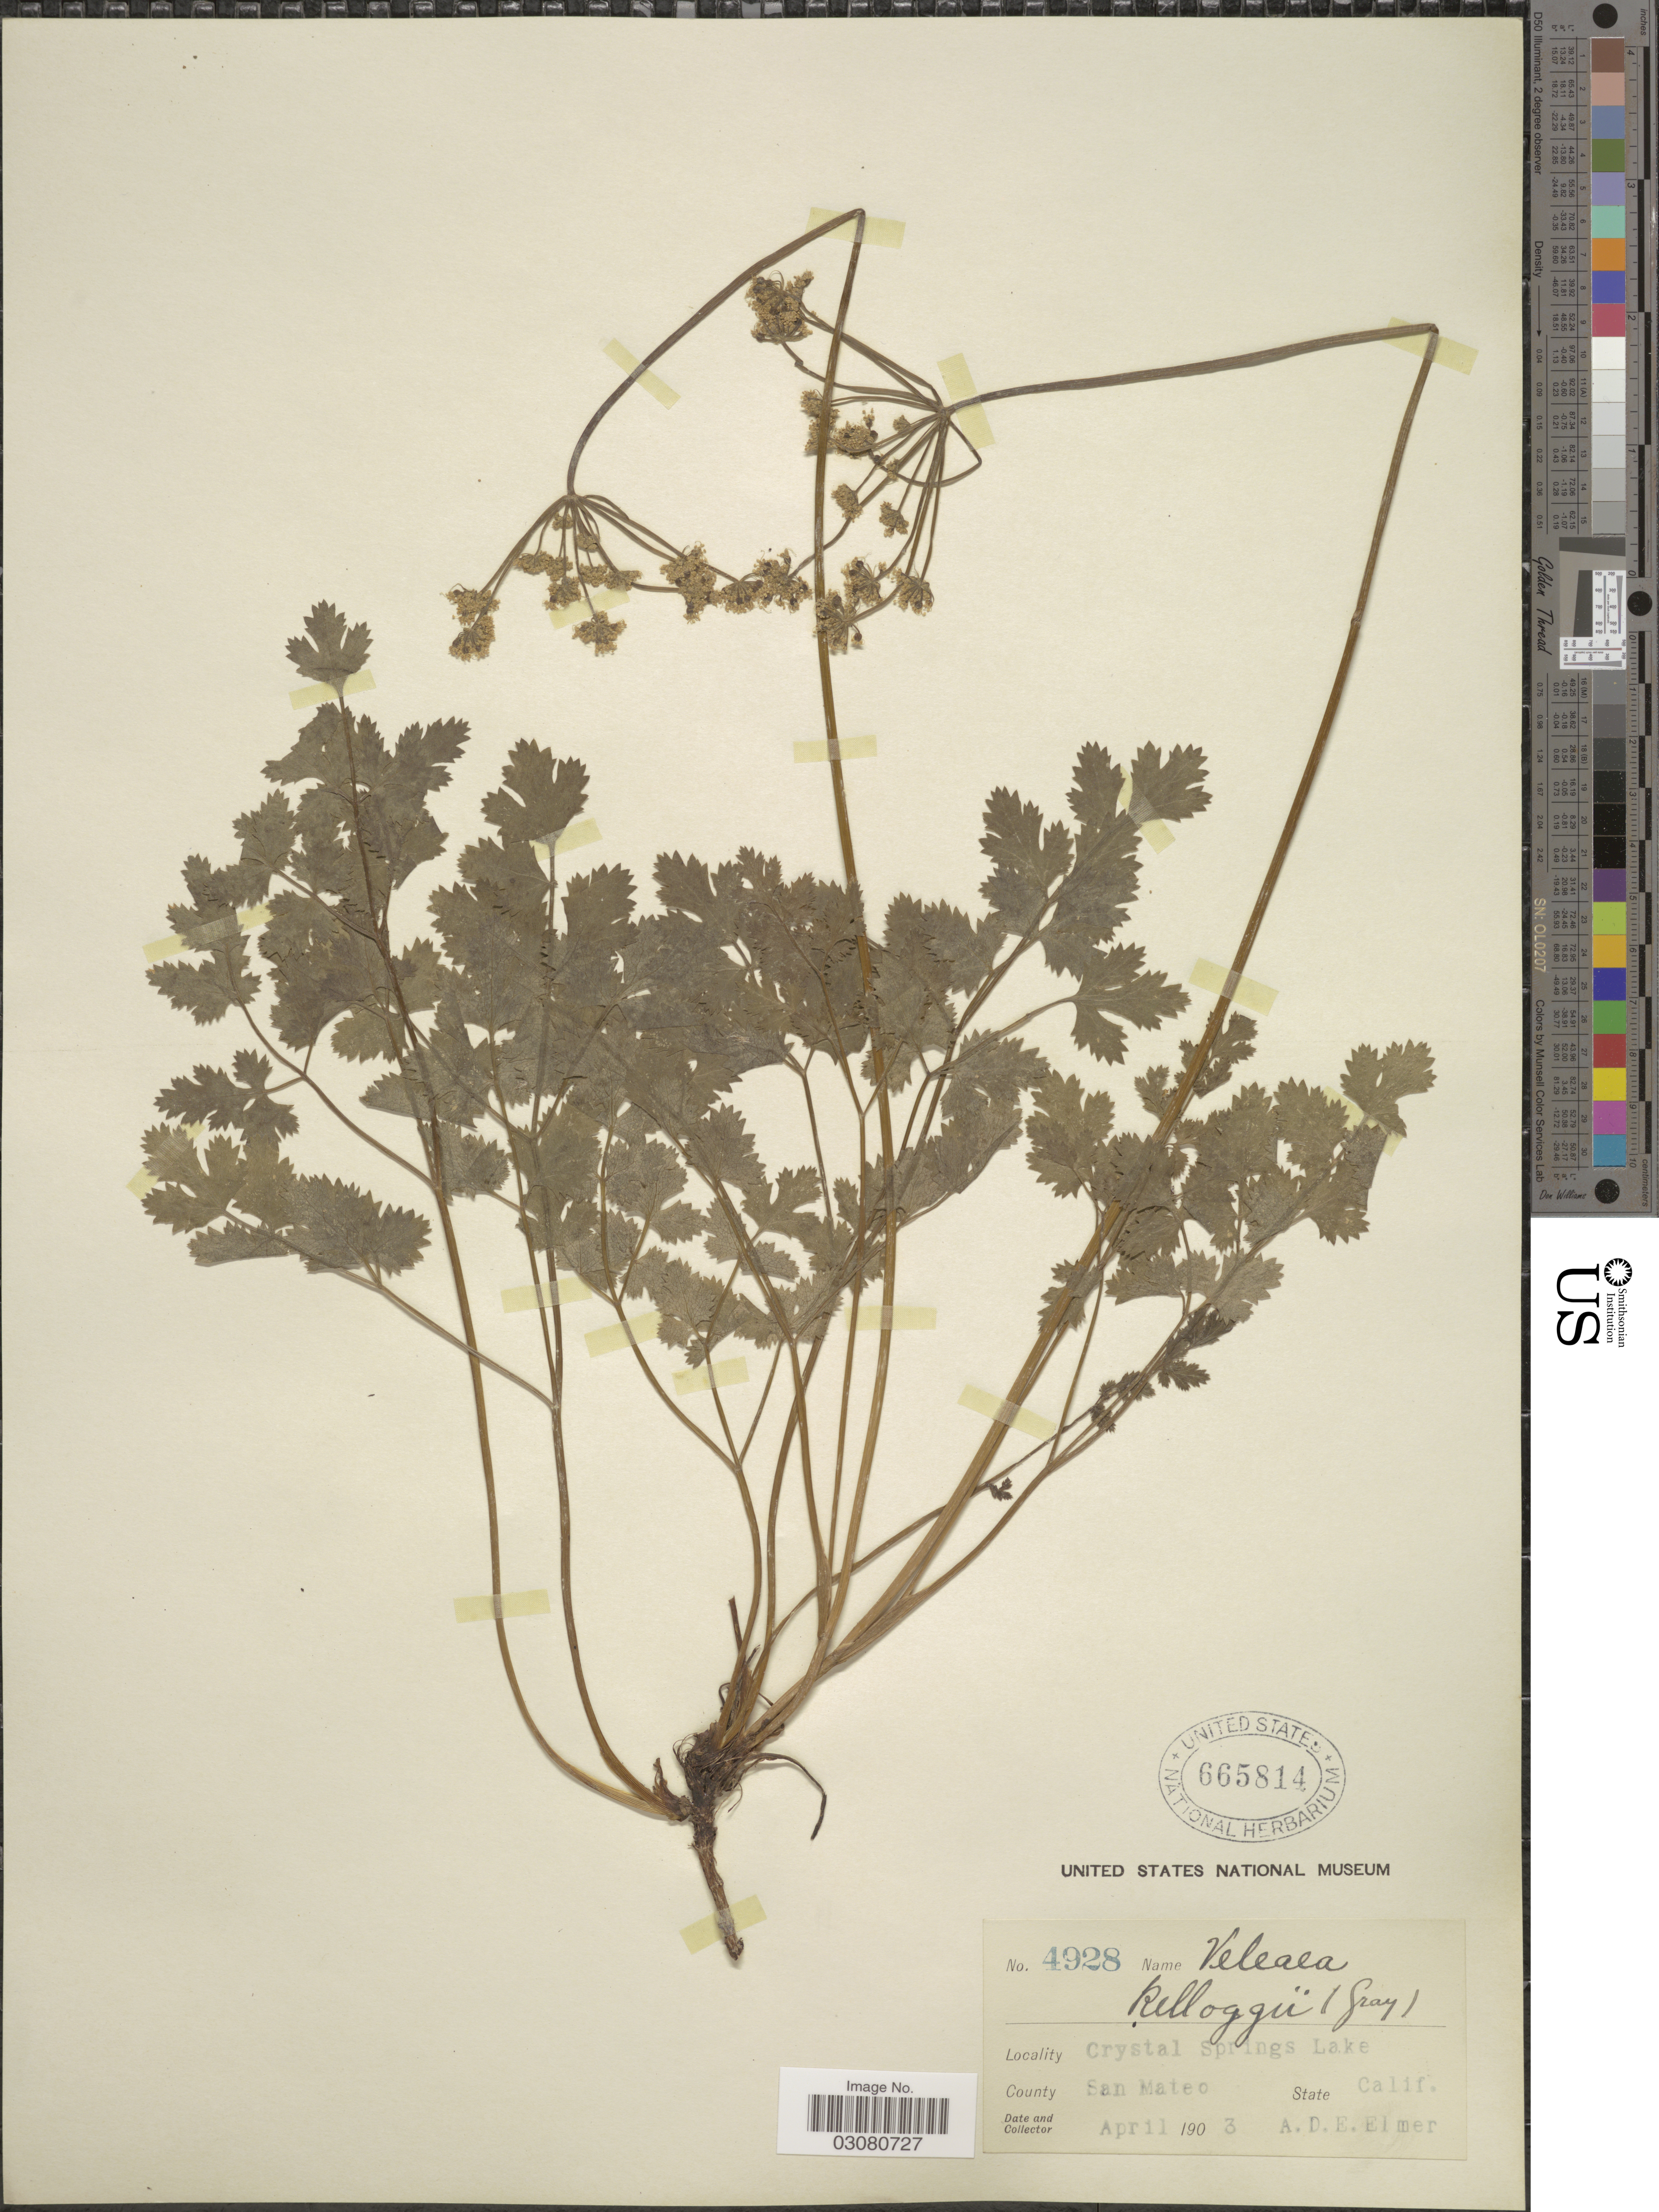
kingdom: Plantae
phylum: Tracheophyta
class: Magnoliopsida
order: Apiales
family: Apiaceae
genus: Drudeophytum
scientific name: Drudeophytum kelloggii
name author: (A. Gray) J.M. Coult. & Rose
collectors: A. D. E. Elmer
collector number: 4928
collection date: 1903-04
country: United States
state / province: California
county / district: San Mateo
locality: Crystal Springs Lake. County San Mateo.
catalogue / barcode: US 665814